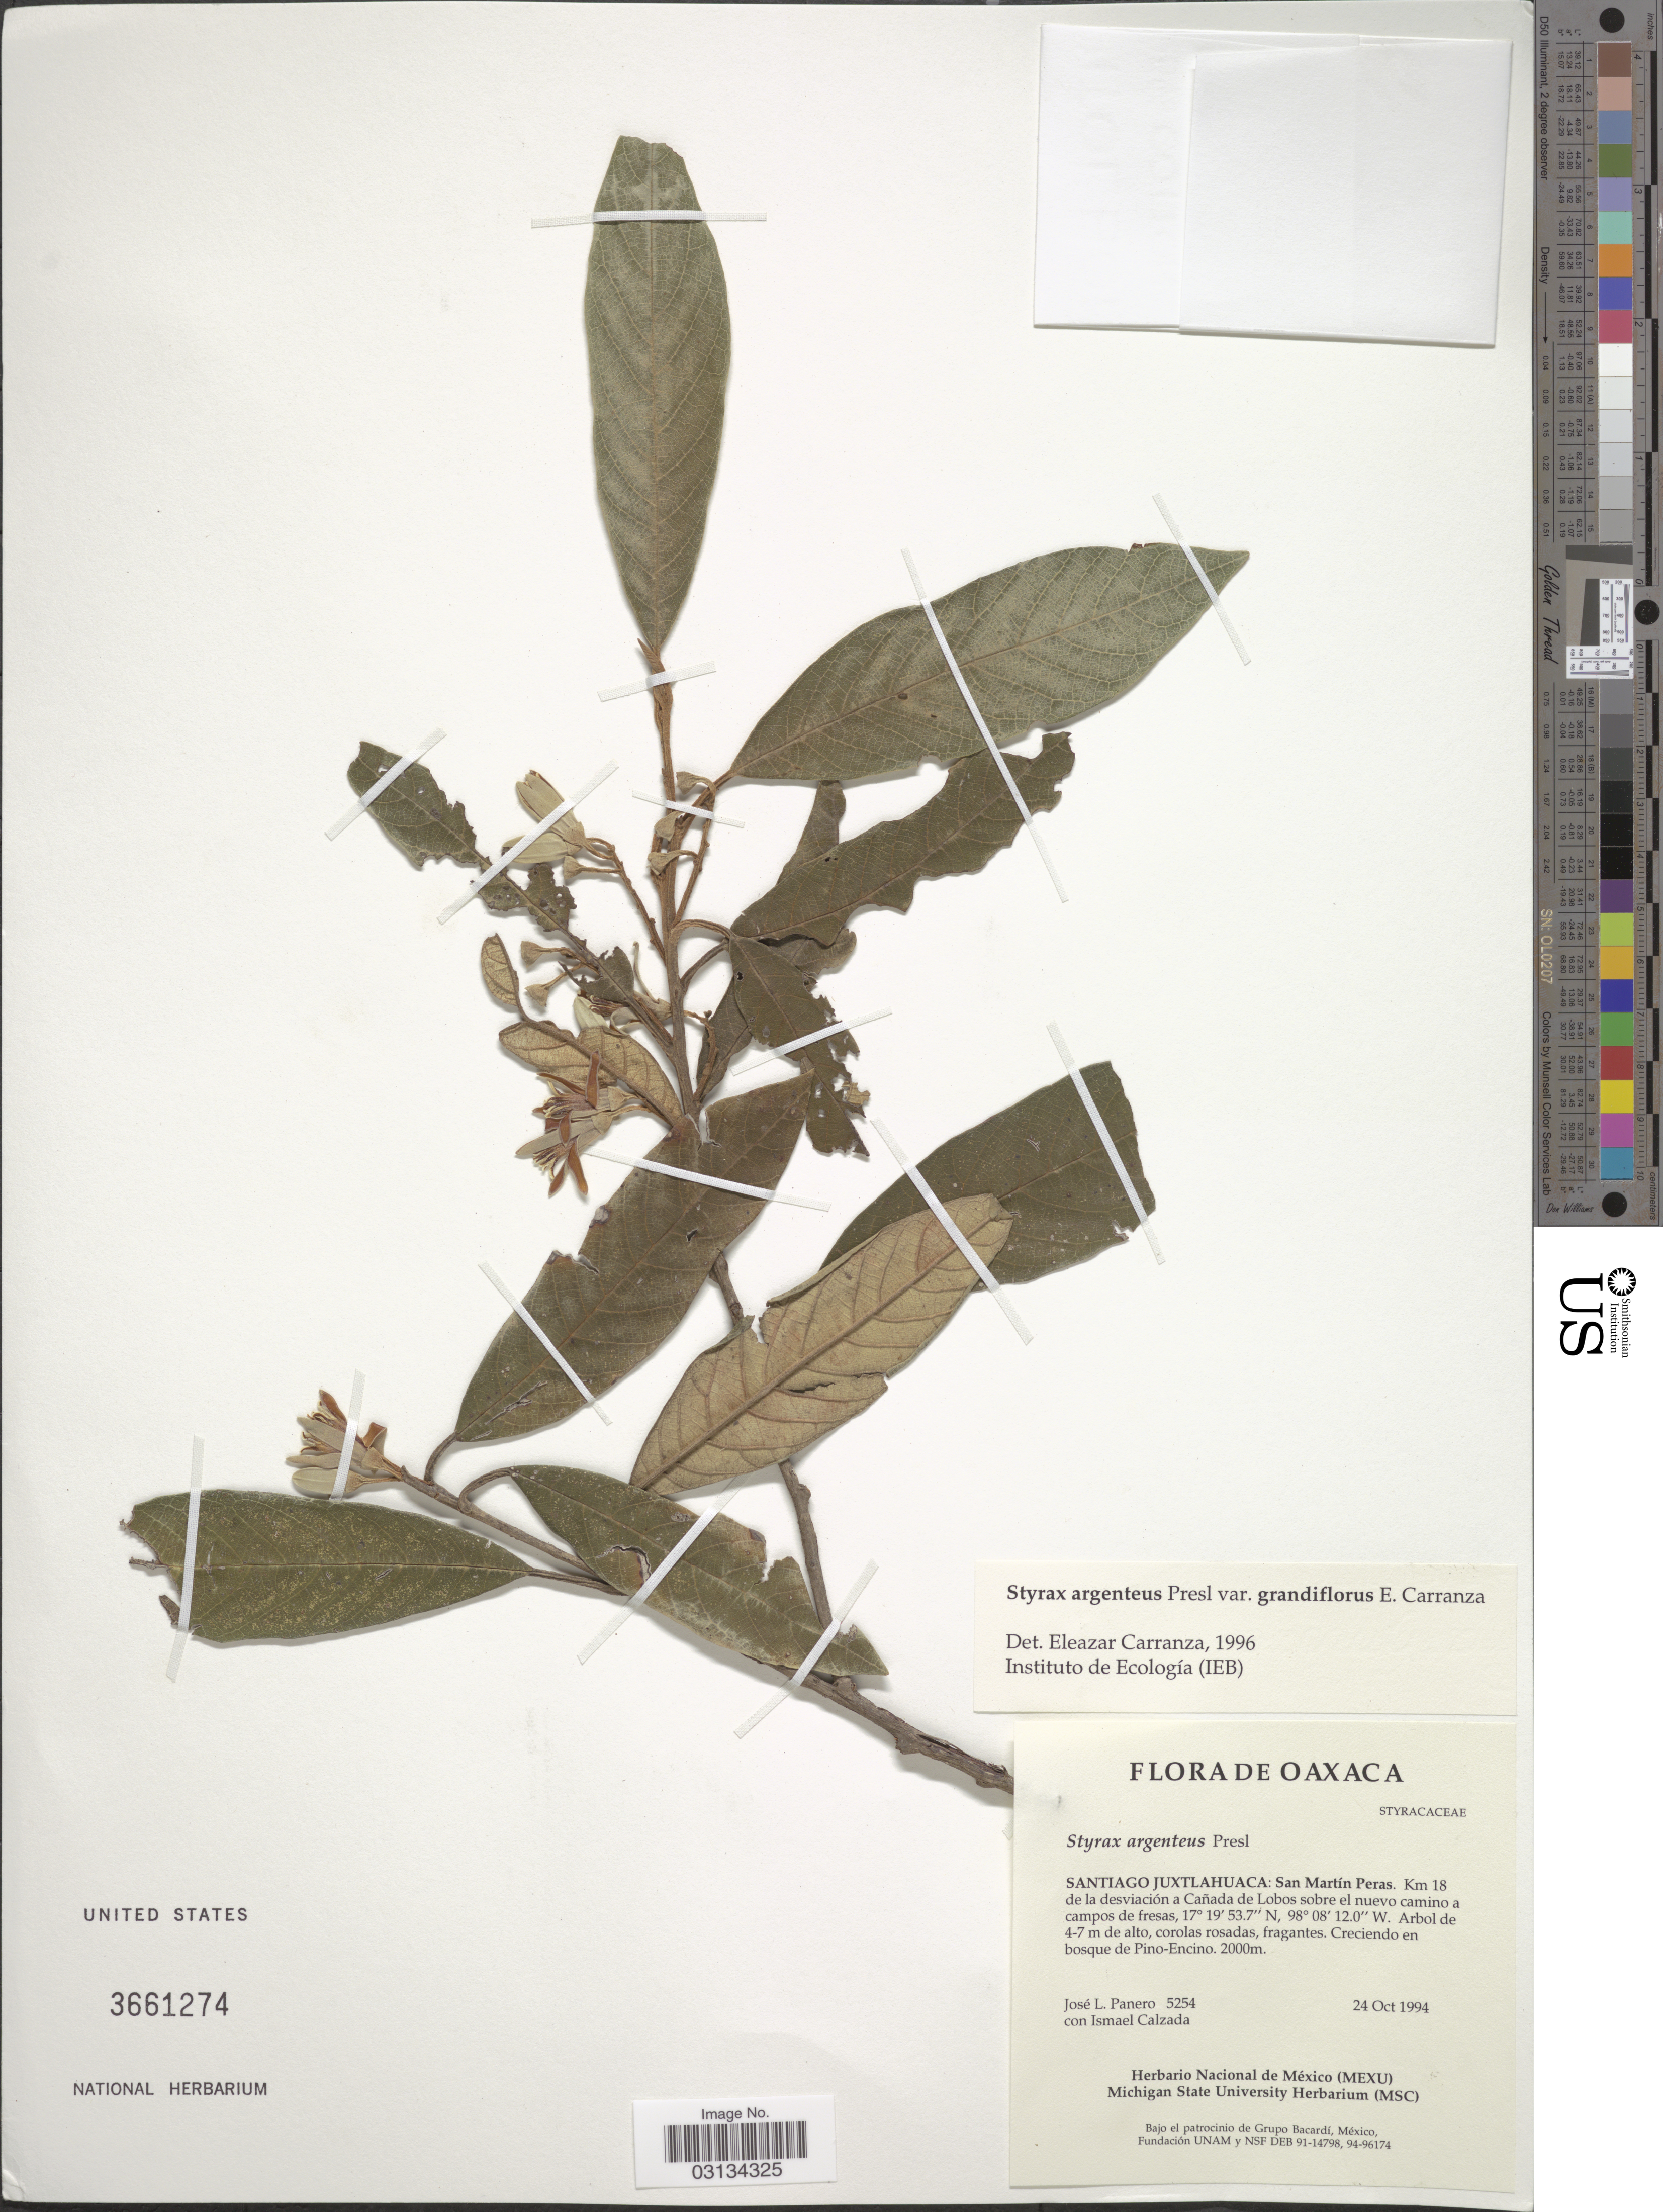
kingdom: Plantae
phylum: Tracheophyta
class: Magnoliopsida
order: Ericales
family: Styracaceae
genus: Styrax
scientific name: Styrax argenteus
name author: C. Presl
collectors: J. L. Panero & I. Calzada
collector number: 5254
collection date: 1994-10-24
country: Mexico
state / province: Oaxaca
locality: Santiago Juxtlahuaca: San Martín Peras. Km 18 de la desviación a Cañada de Lobos sobre el nuevo camino a campos de fresas.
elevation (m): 2000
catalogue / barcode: US 3661274